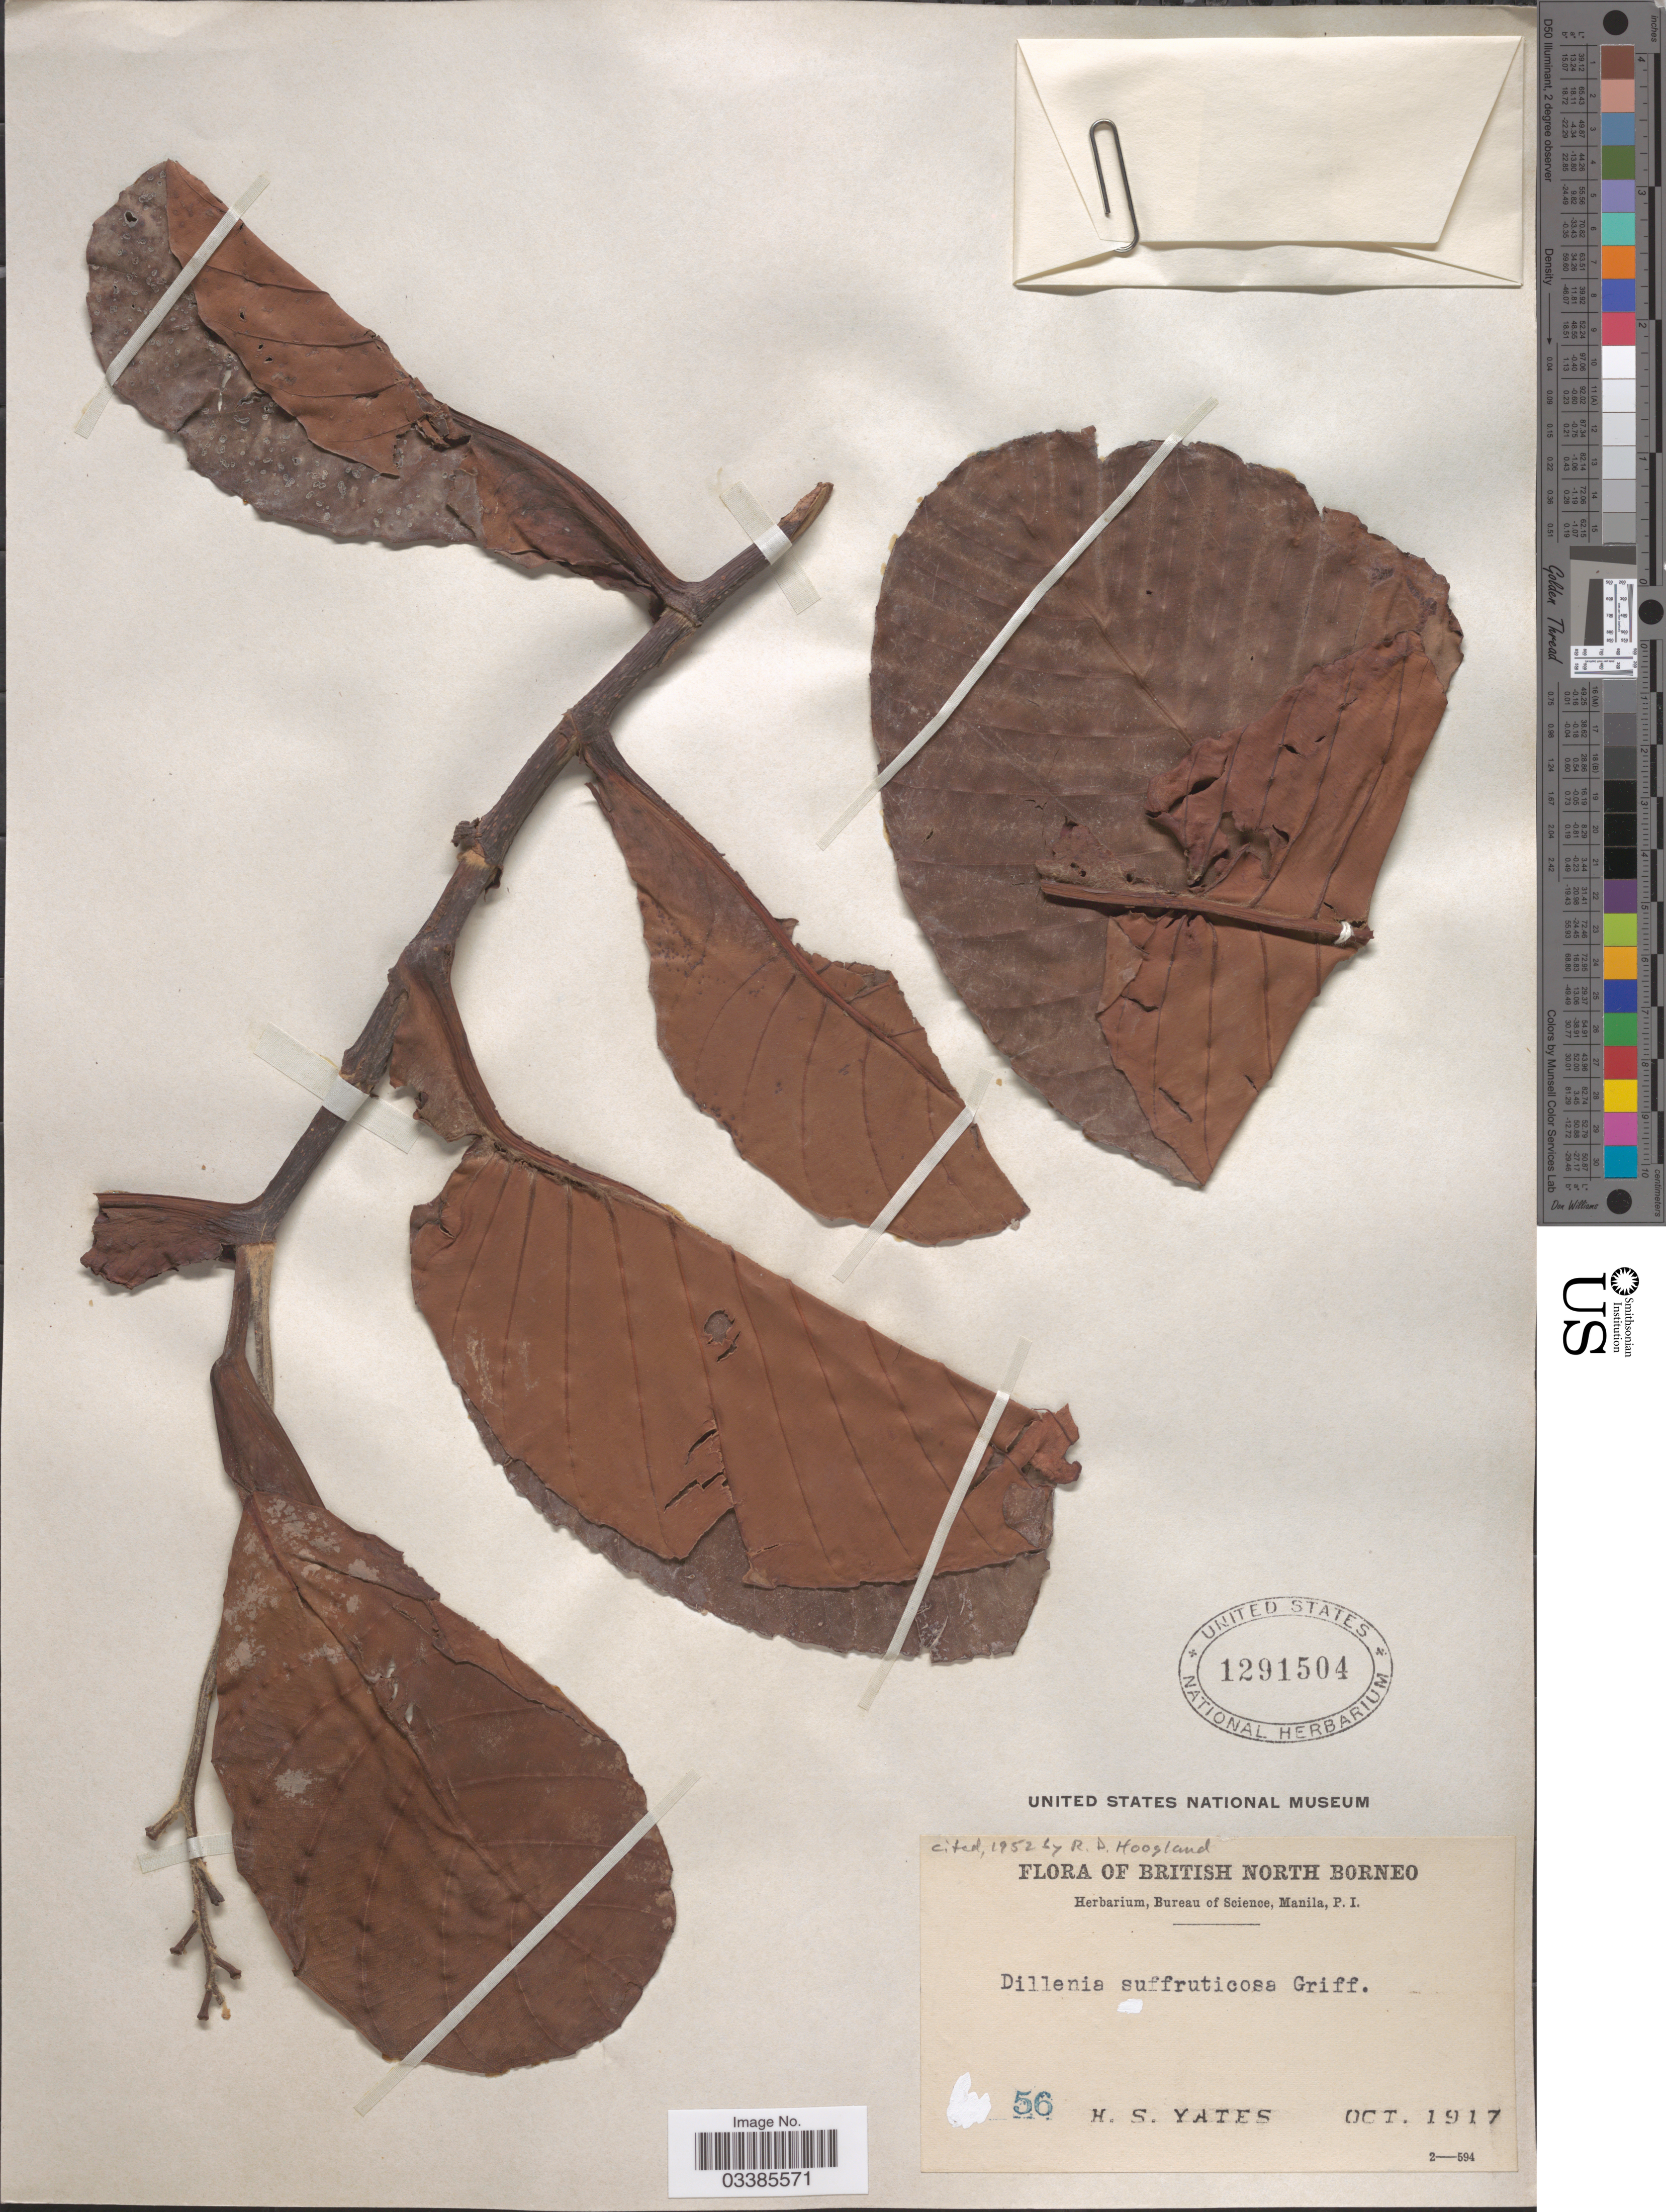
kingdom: Plantae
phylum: Tracheophyta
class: Magnoliopsida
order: Dilleniales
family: Dilleniaceae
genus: Dillenia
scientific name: Dillenia suffruticosa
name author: (Griff. ex Hook. f. & Thomson) Martelli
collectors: H. S. Yates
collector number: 56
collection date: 1917-10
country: Malaysia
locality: British North Borneo.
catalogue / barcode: US 1291504